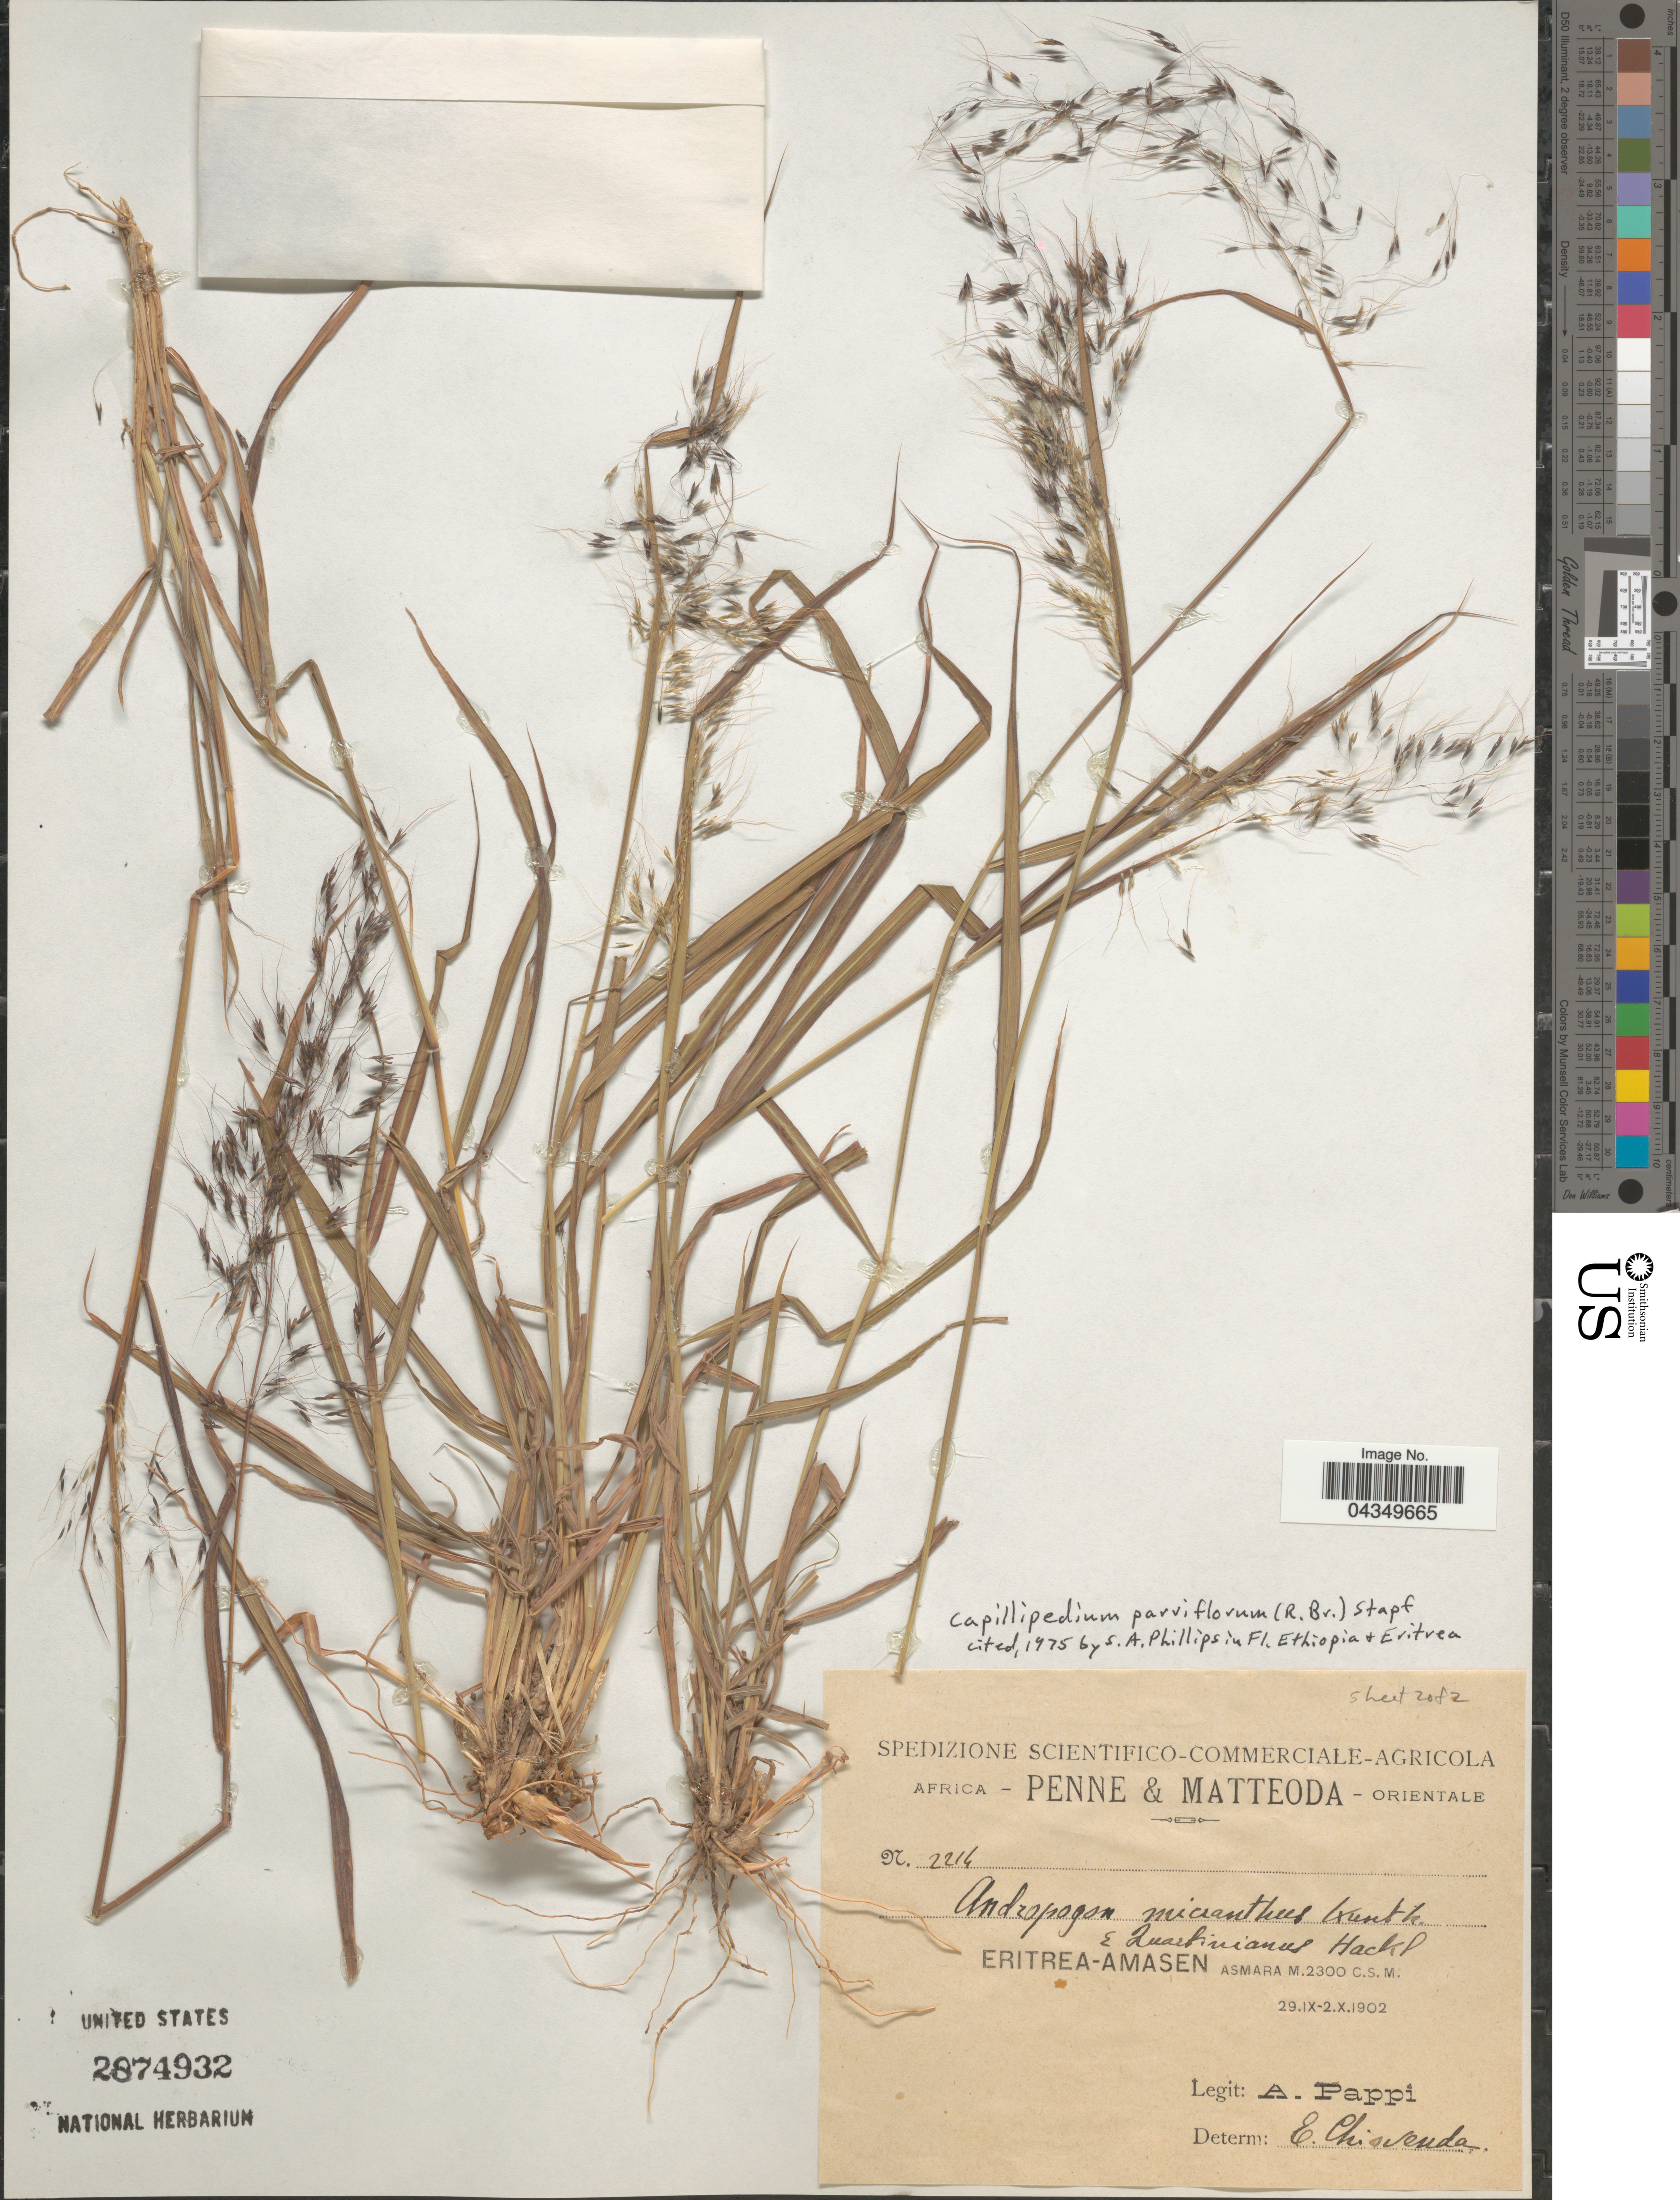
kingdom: Plantae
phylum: Tracheophyta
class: Liliopsida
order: Poales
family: Poaceae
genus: Capillipedium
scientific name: Capillipedium parviflorum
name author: (R. Br.) Stapf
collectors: A. Pappi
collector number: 2214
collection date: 1902-09-29/1902-10-02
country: Eritrea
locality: Africa Orientale. Eritrea-Amasen. Asmara.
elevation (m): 2300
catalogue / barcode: US 2874932